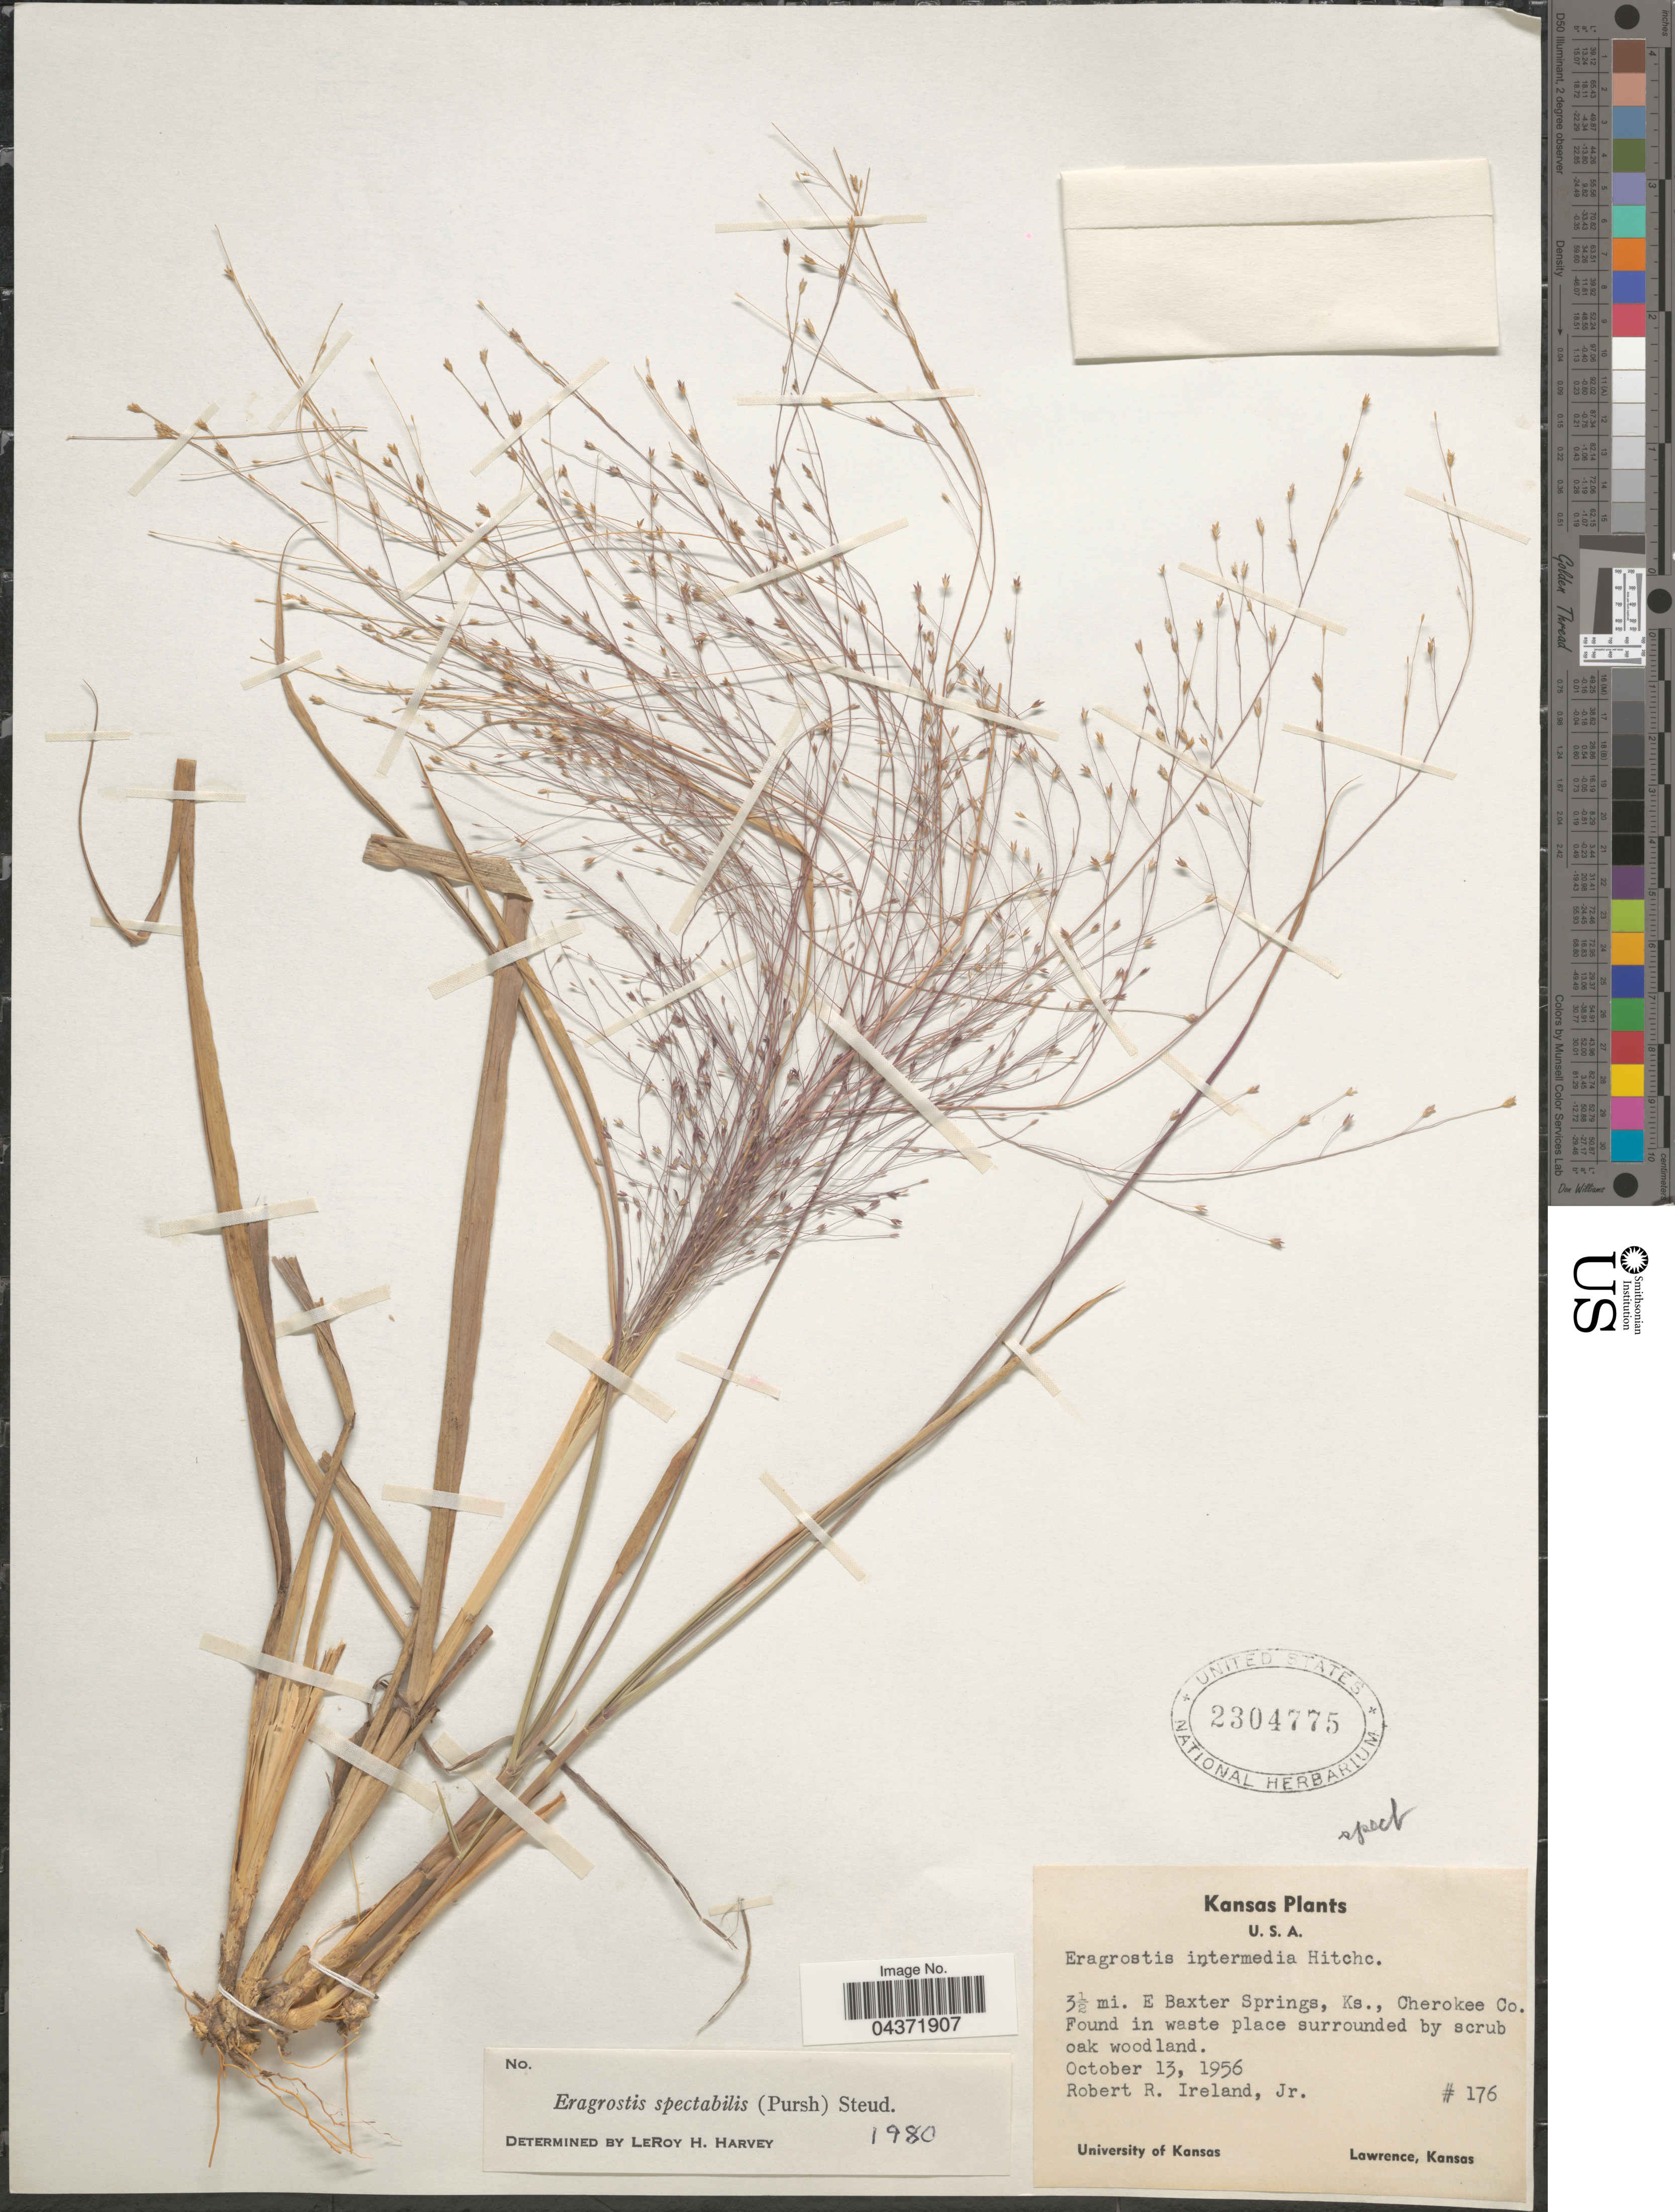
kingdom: Plantae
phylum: Tracheophyta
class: Liliopsida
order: Poales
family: Poaceae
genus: Eragrostis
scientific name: Eragrostis spectabilis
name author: (Pursh) Steud.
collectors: R. Ireland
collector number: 176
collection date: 1956-10-13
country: United States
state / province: Kansas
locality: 3½ mi. E Baxter Springs, Cherokee Co.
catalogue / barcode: US 2304775